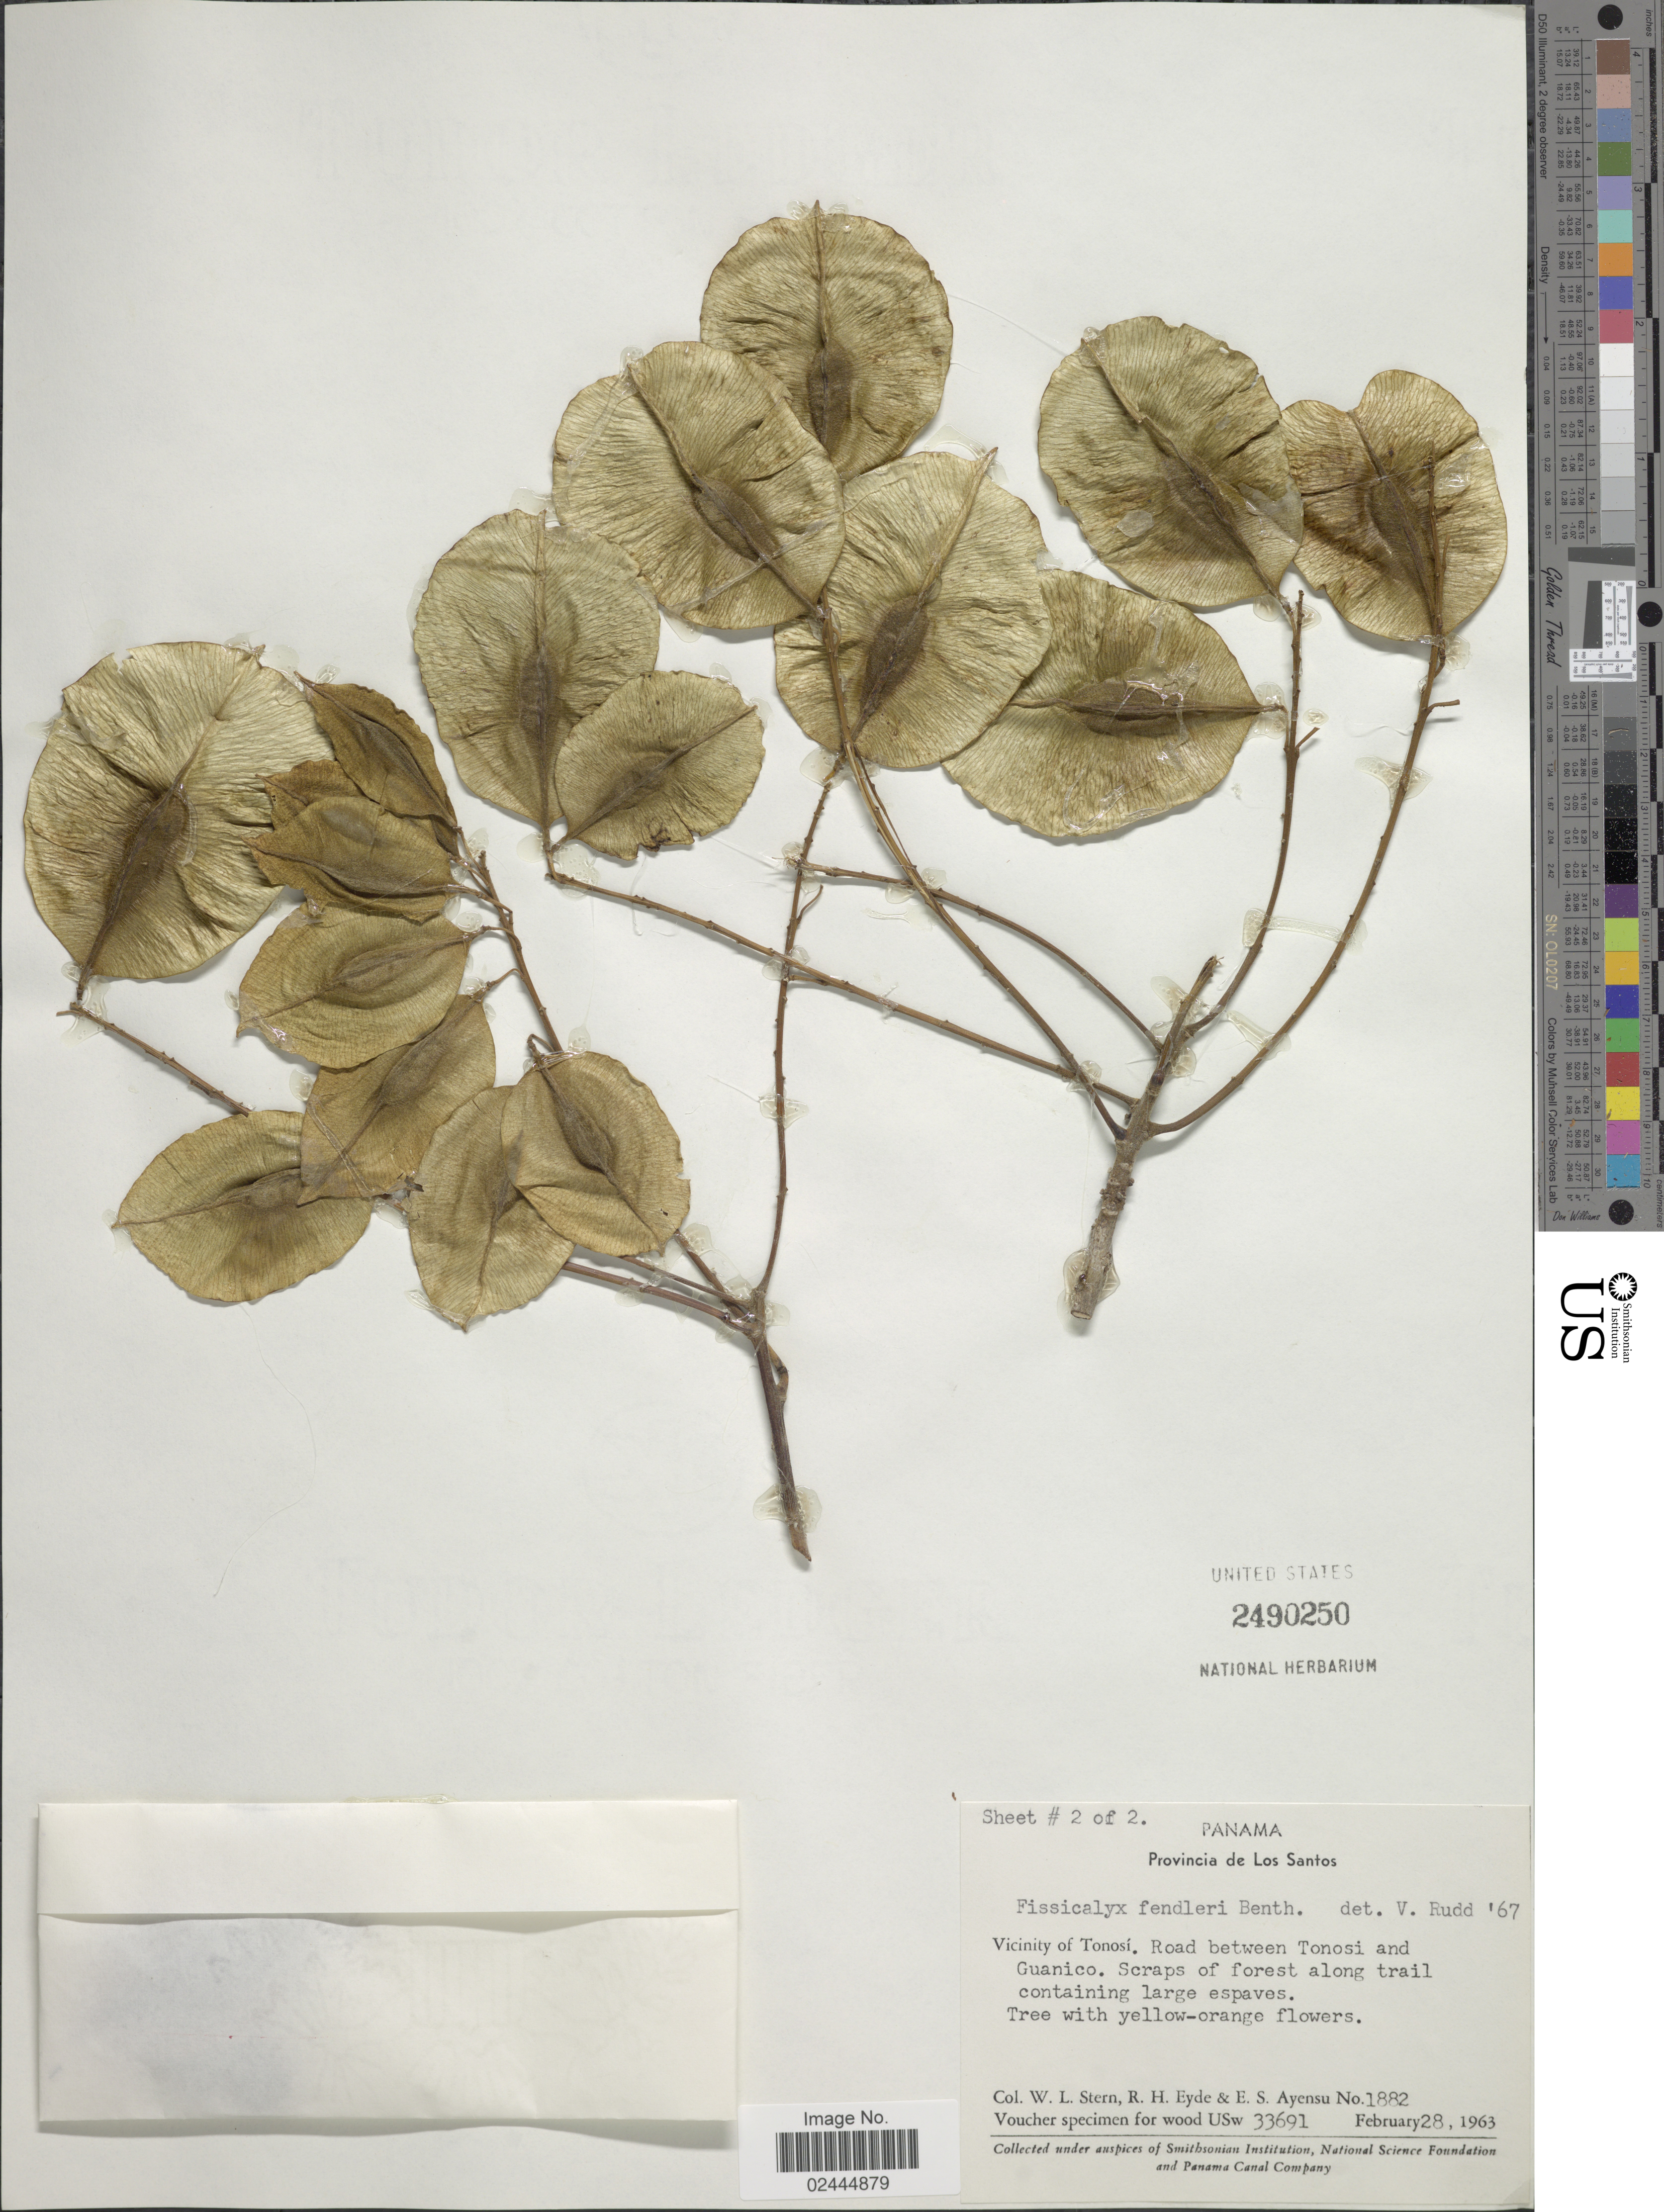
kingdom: Plantae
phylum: Tracheophyta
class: Magnoliopsida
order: Fabales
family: Fabaceae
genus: Fissicalyx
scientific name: Fissicalyx fendleri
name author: Benth.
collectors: W. L. Stern, R. H. Eyde & E. S. Ayensu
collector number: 1882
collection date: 1963-02-28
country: Panama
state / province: Los Santos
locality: Provincia de Los Santos, Vicinity of Tonosi, Road between Tonosi and Guanico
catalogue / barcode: US 2490250